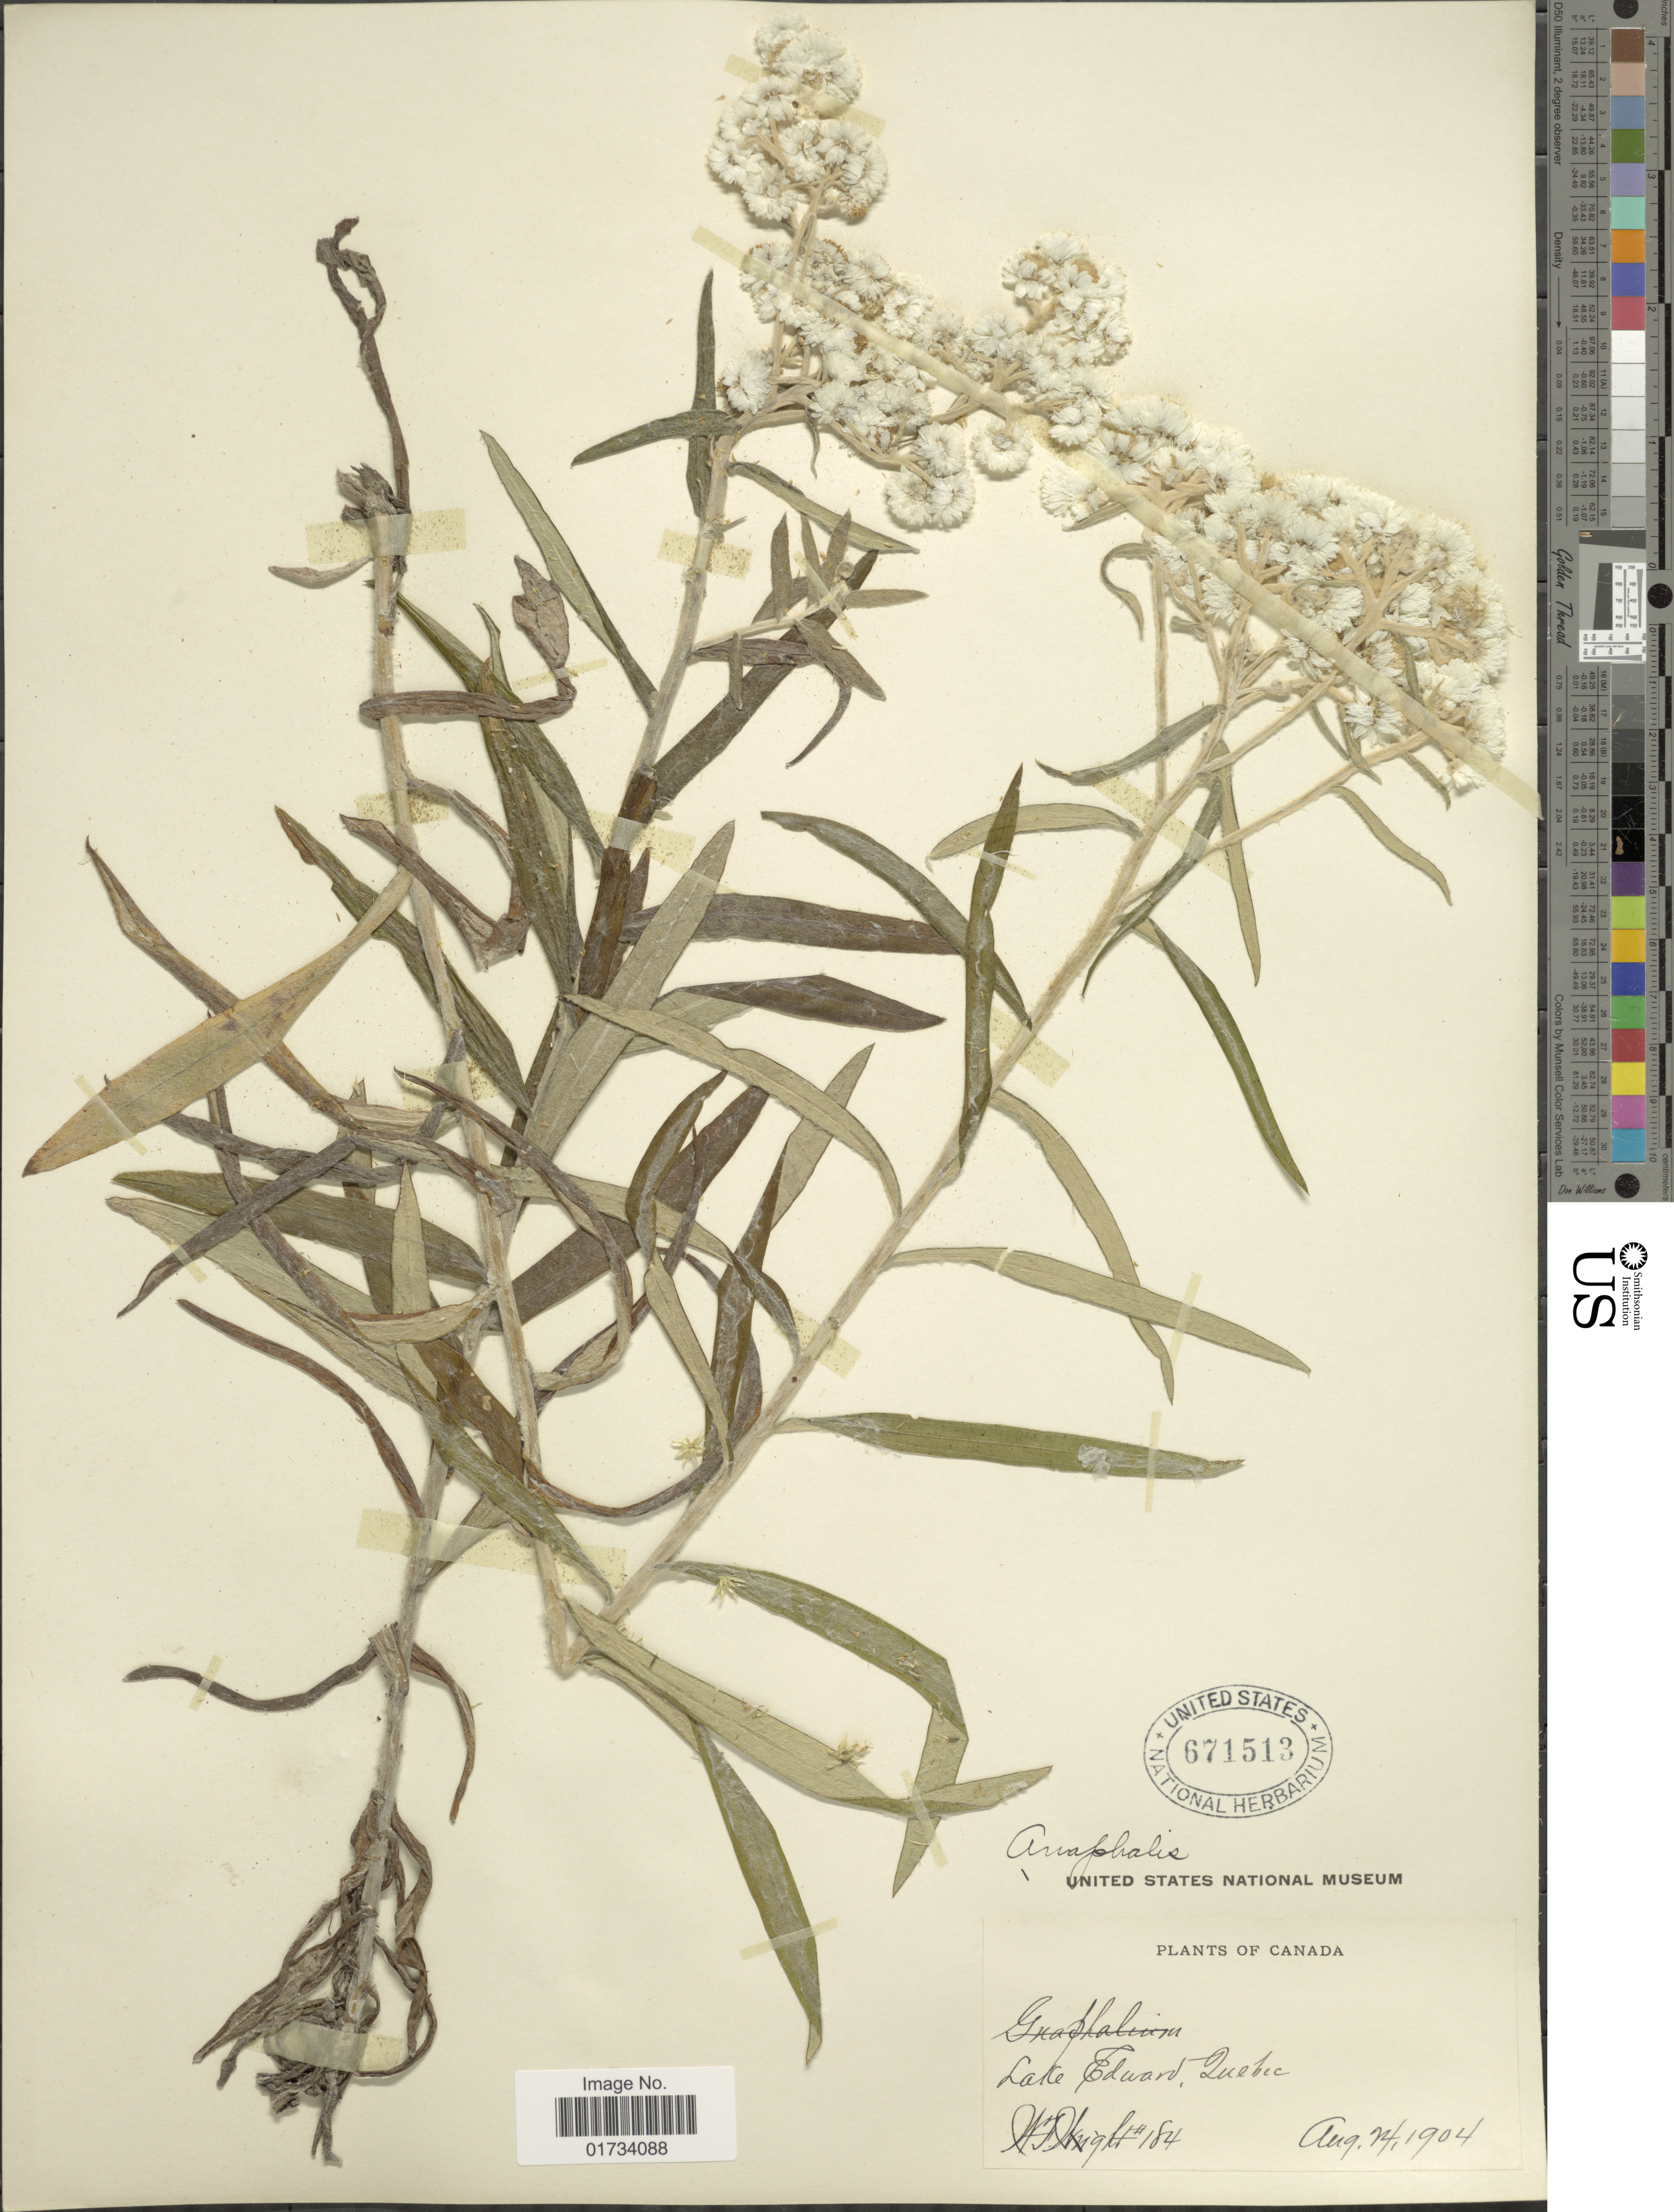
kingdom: Plantae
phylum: Tracheophyta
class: Magnoliopsida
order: Asterales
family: Asteraceae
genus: Anaphalis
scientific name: Anaphalis margaritacea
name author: (L.) Benth. & Hook. f.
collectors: W. F. Wright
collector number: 184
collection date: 1904-08-24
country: Canada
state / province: Quebec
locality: Lake Edward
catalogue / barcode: US 671513